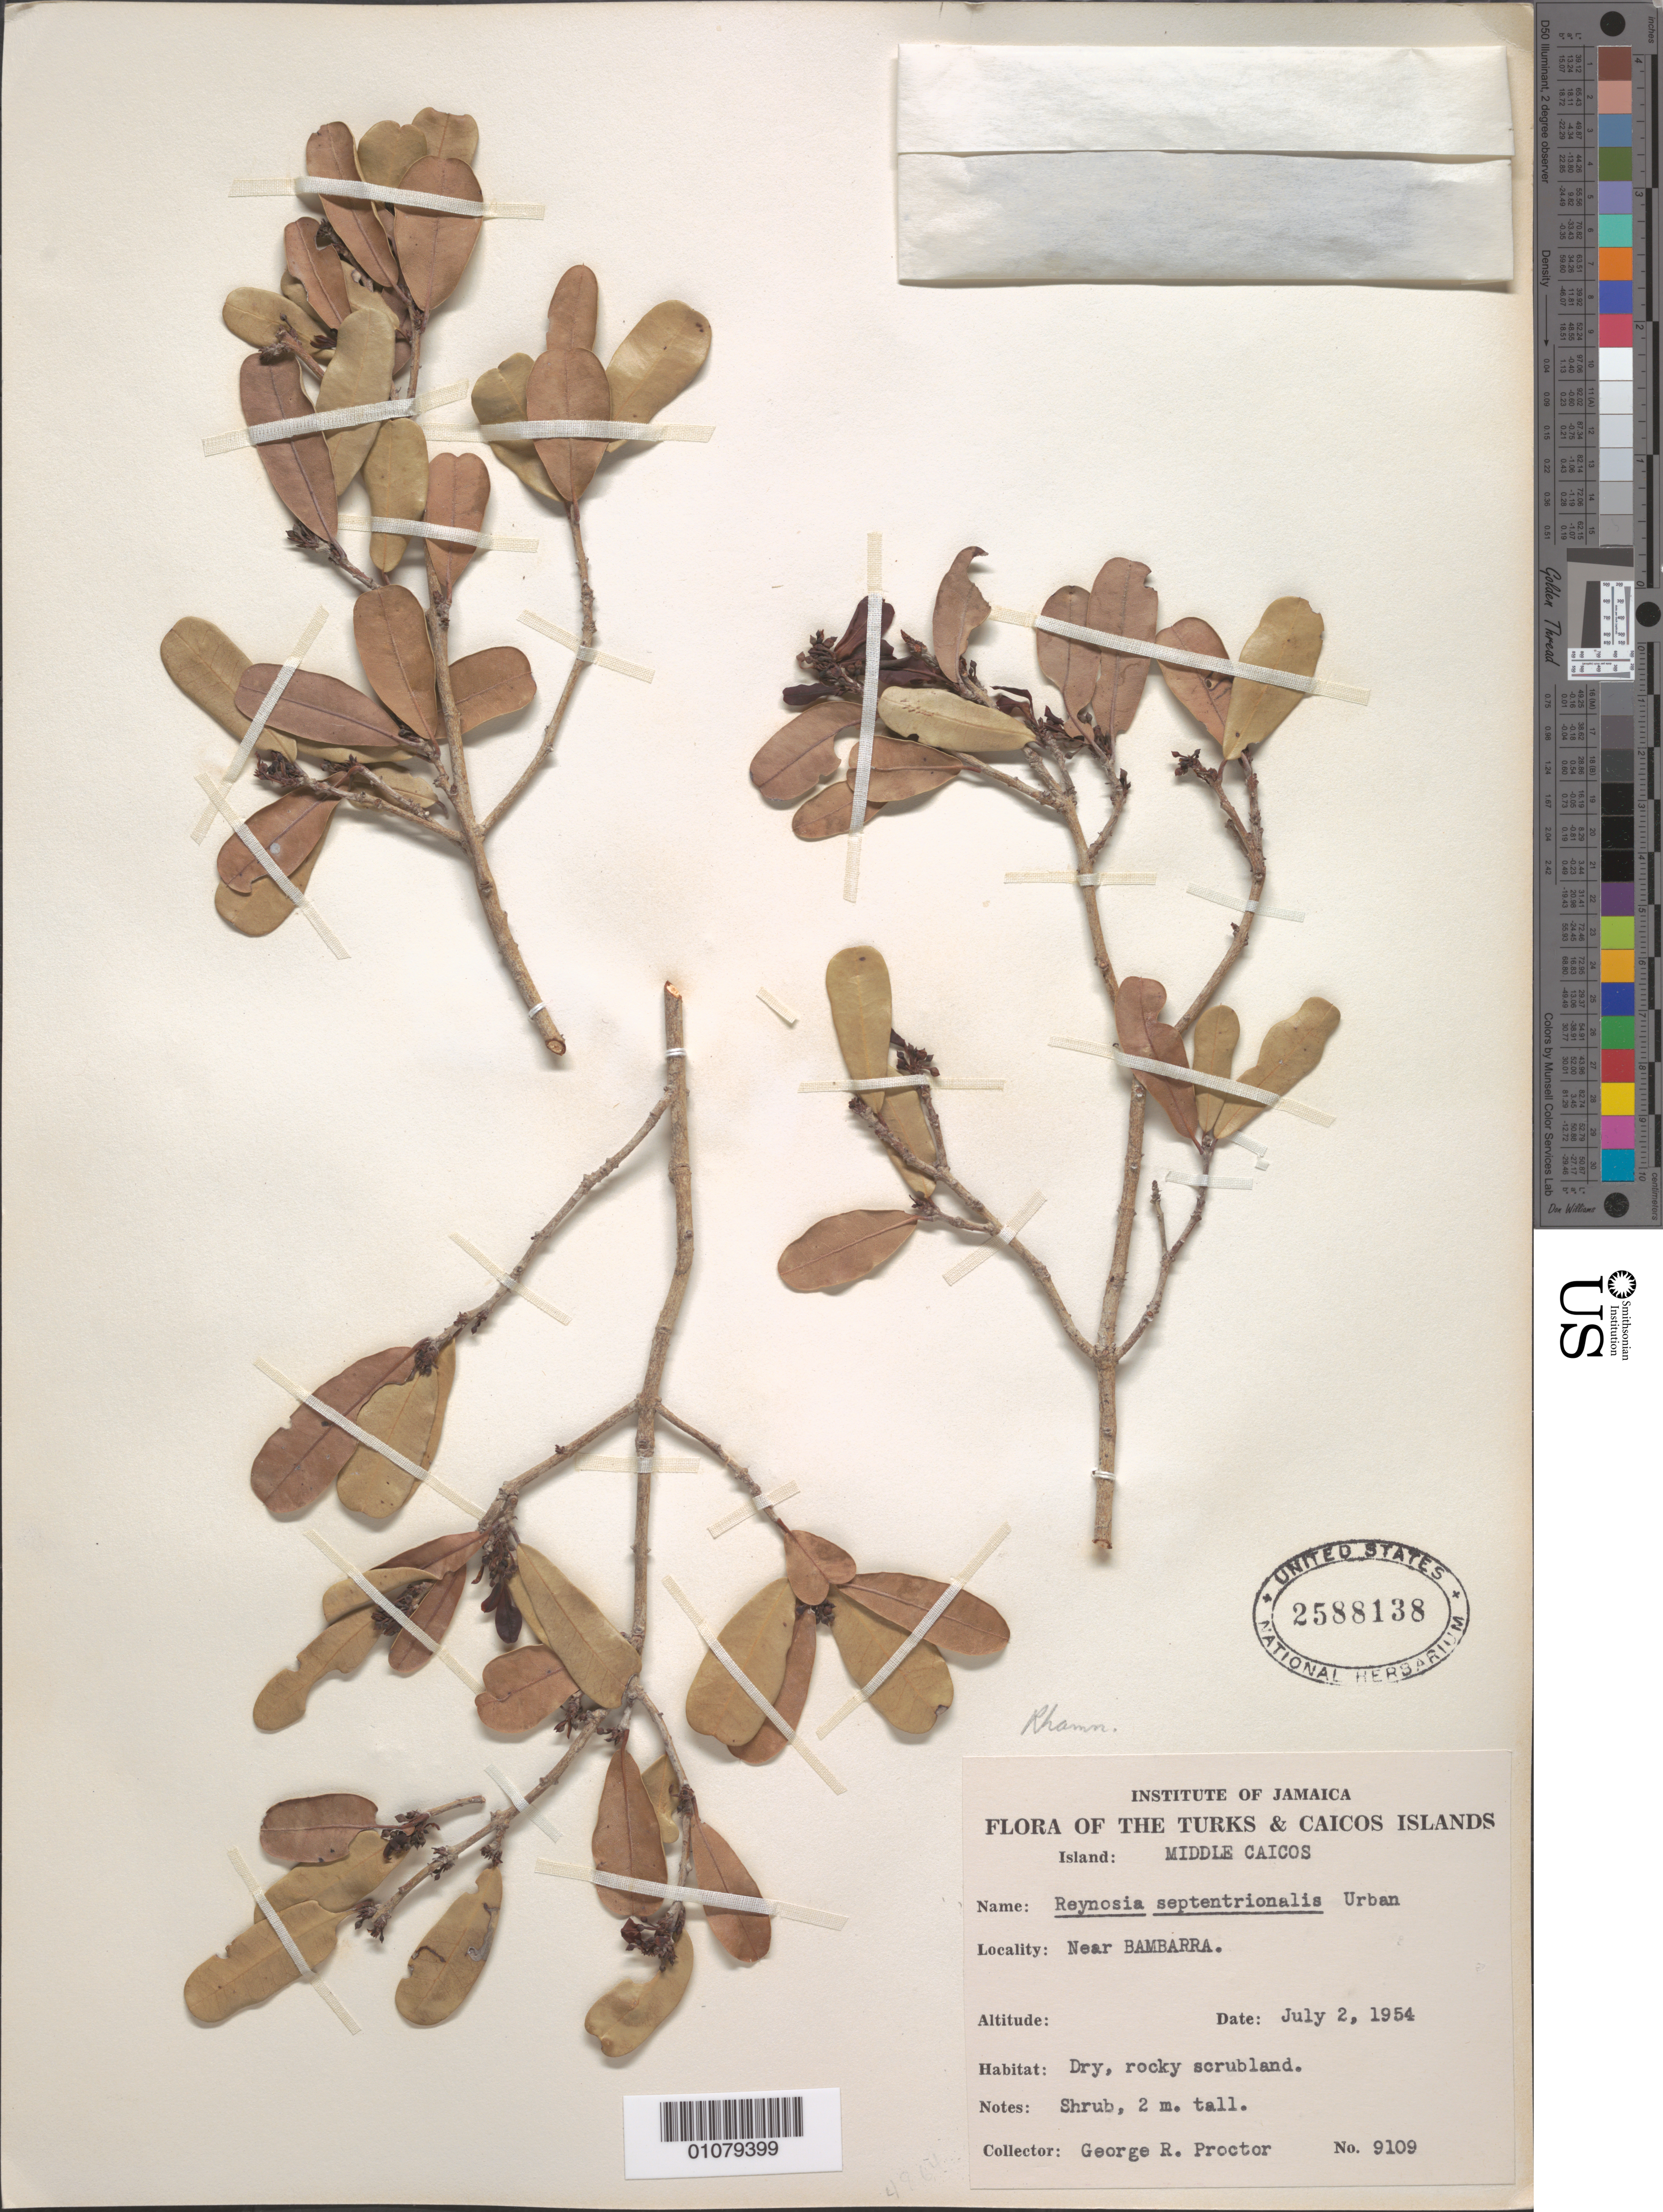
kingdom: Plantae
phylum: Tracheophyta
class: Magnoliopsida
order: Rosales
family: Rhamnaceae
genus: Reynosia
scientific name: Reynosia septentrionalis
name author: Urb.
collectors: G. R. Proctor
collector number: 9109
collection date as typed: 02 Jul 1954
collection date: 1954-07-02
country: Turks and Caicos Islands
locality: Middle Caicos, Near Bambarra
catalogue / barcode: US 2588138